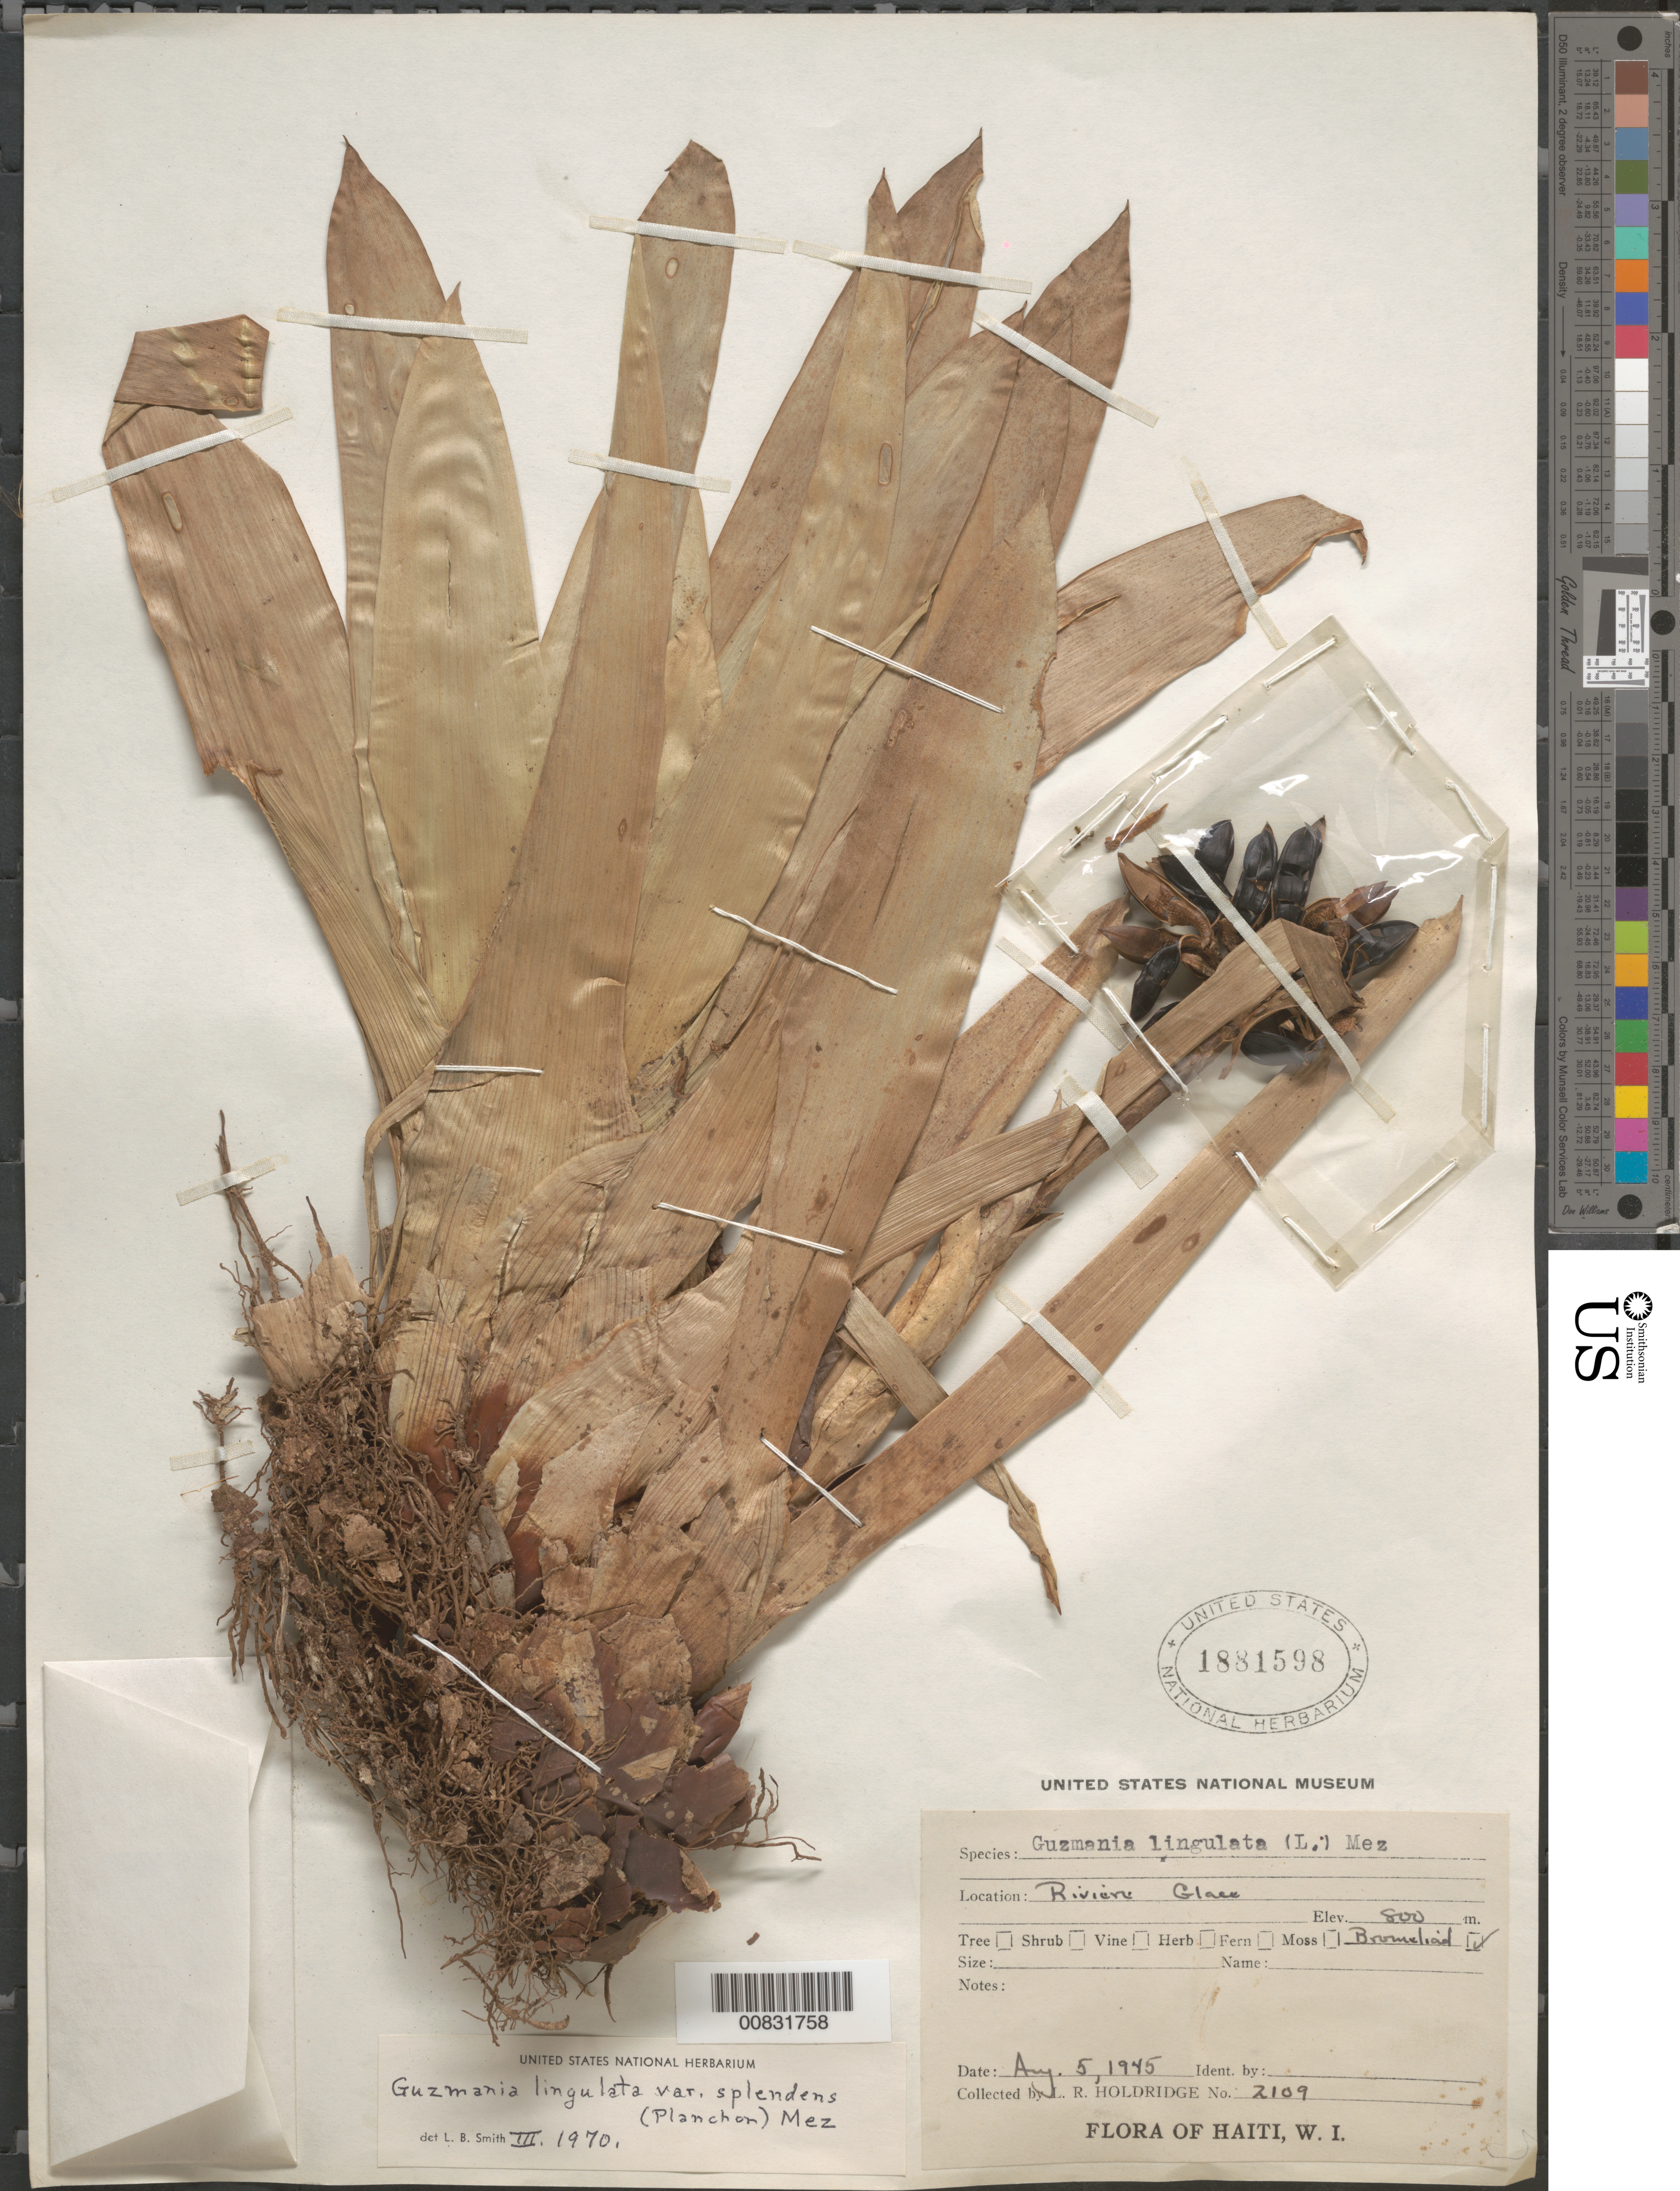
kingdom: Plantae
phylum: Tracheophyta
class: Liliopsida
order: Poales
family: Bromeliaceae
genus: Guzmania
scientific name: Guzmania lingulata var. splendens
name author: (Planch.) Mez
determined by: Smith, Lyman B., (US), NMNH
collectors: L. Holdridge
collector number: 2109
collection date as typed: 05 Aug 1945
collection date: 1945-08-05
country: Haiti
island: Hispaniola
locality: Rivière Glace.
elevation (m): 800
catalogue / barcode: US 1881598